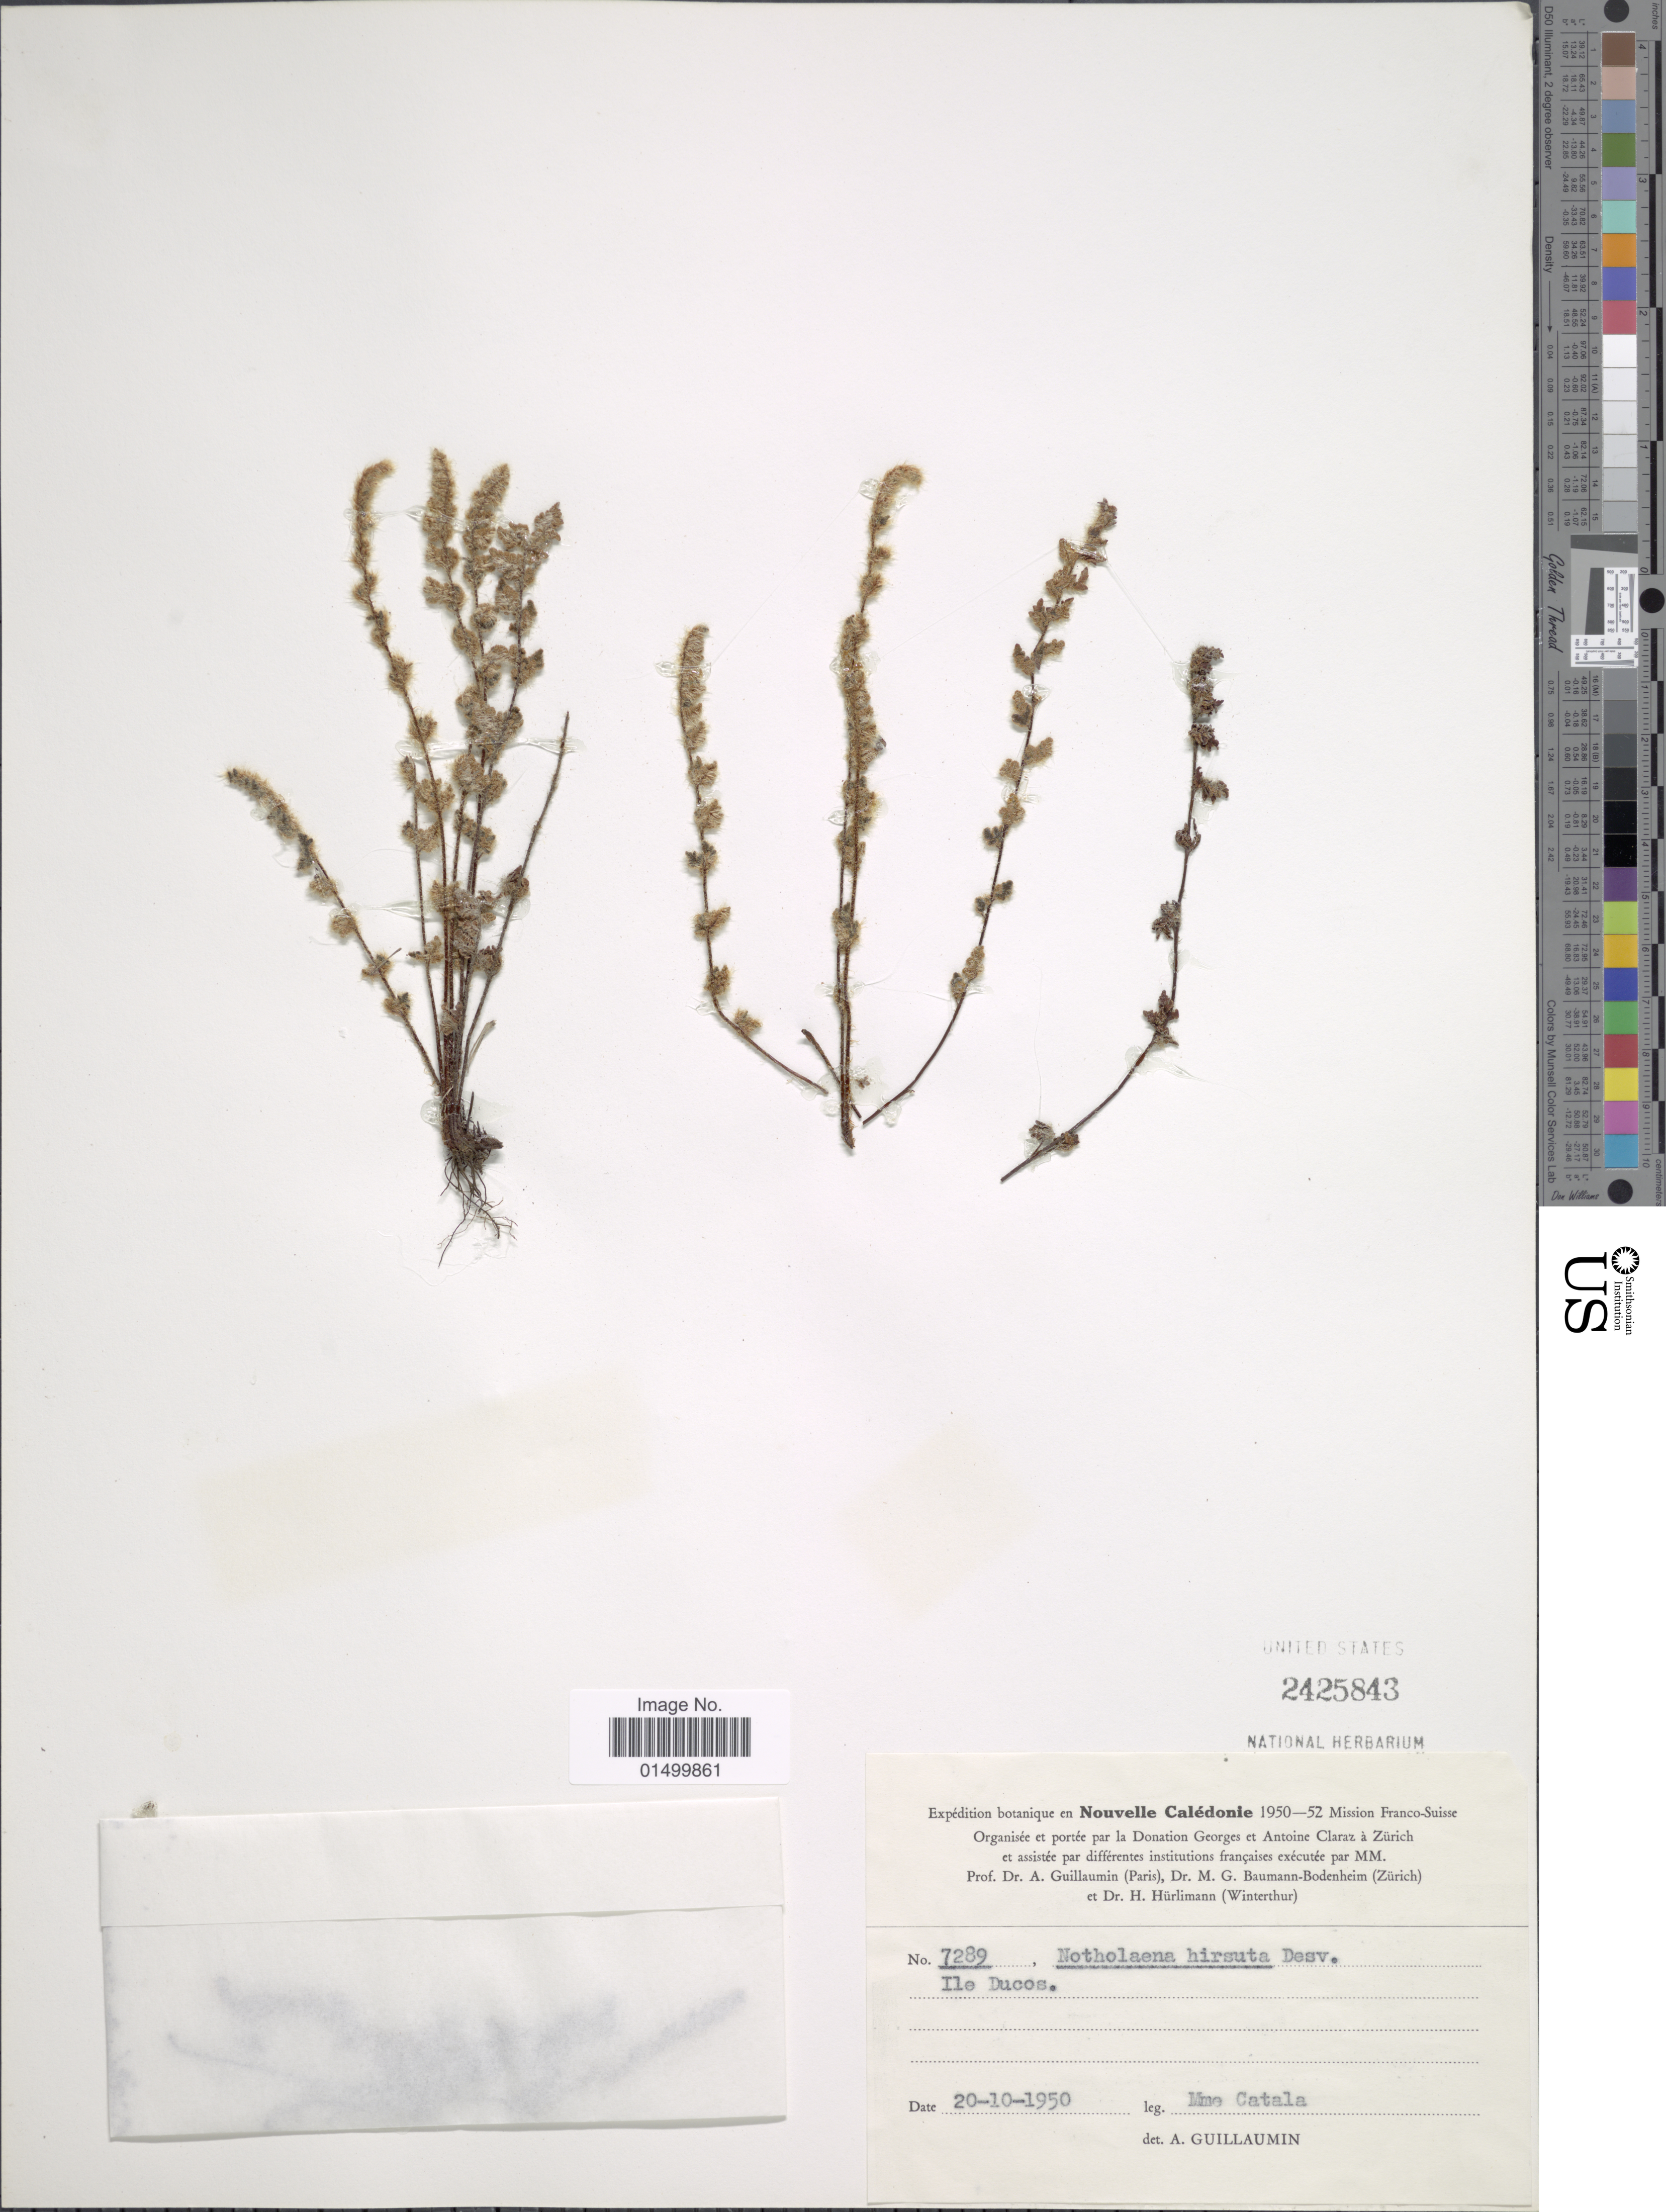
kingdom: Plantae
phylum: Tracheophyta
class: Polypodiopsida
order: Polypodiales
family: Pteridaceae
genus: Cheilanthes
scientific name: Cheilanthes hirsuta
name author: Link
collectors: R. Catala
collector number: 7289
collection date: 1950-10-20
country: New Caledonia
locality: Ile Ducos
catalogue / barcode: US 2425843